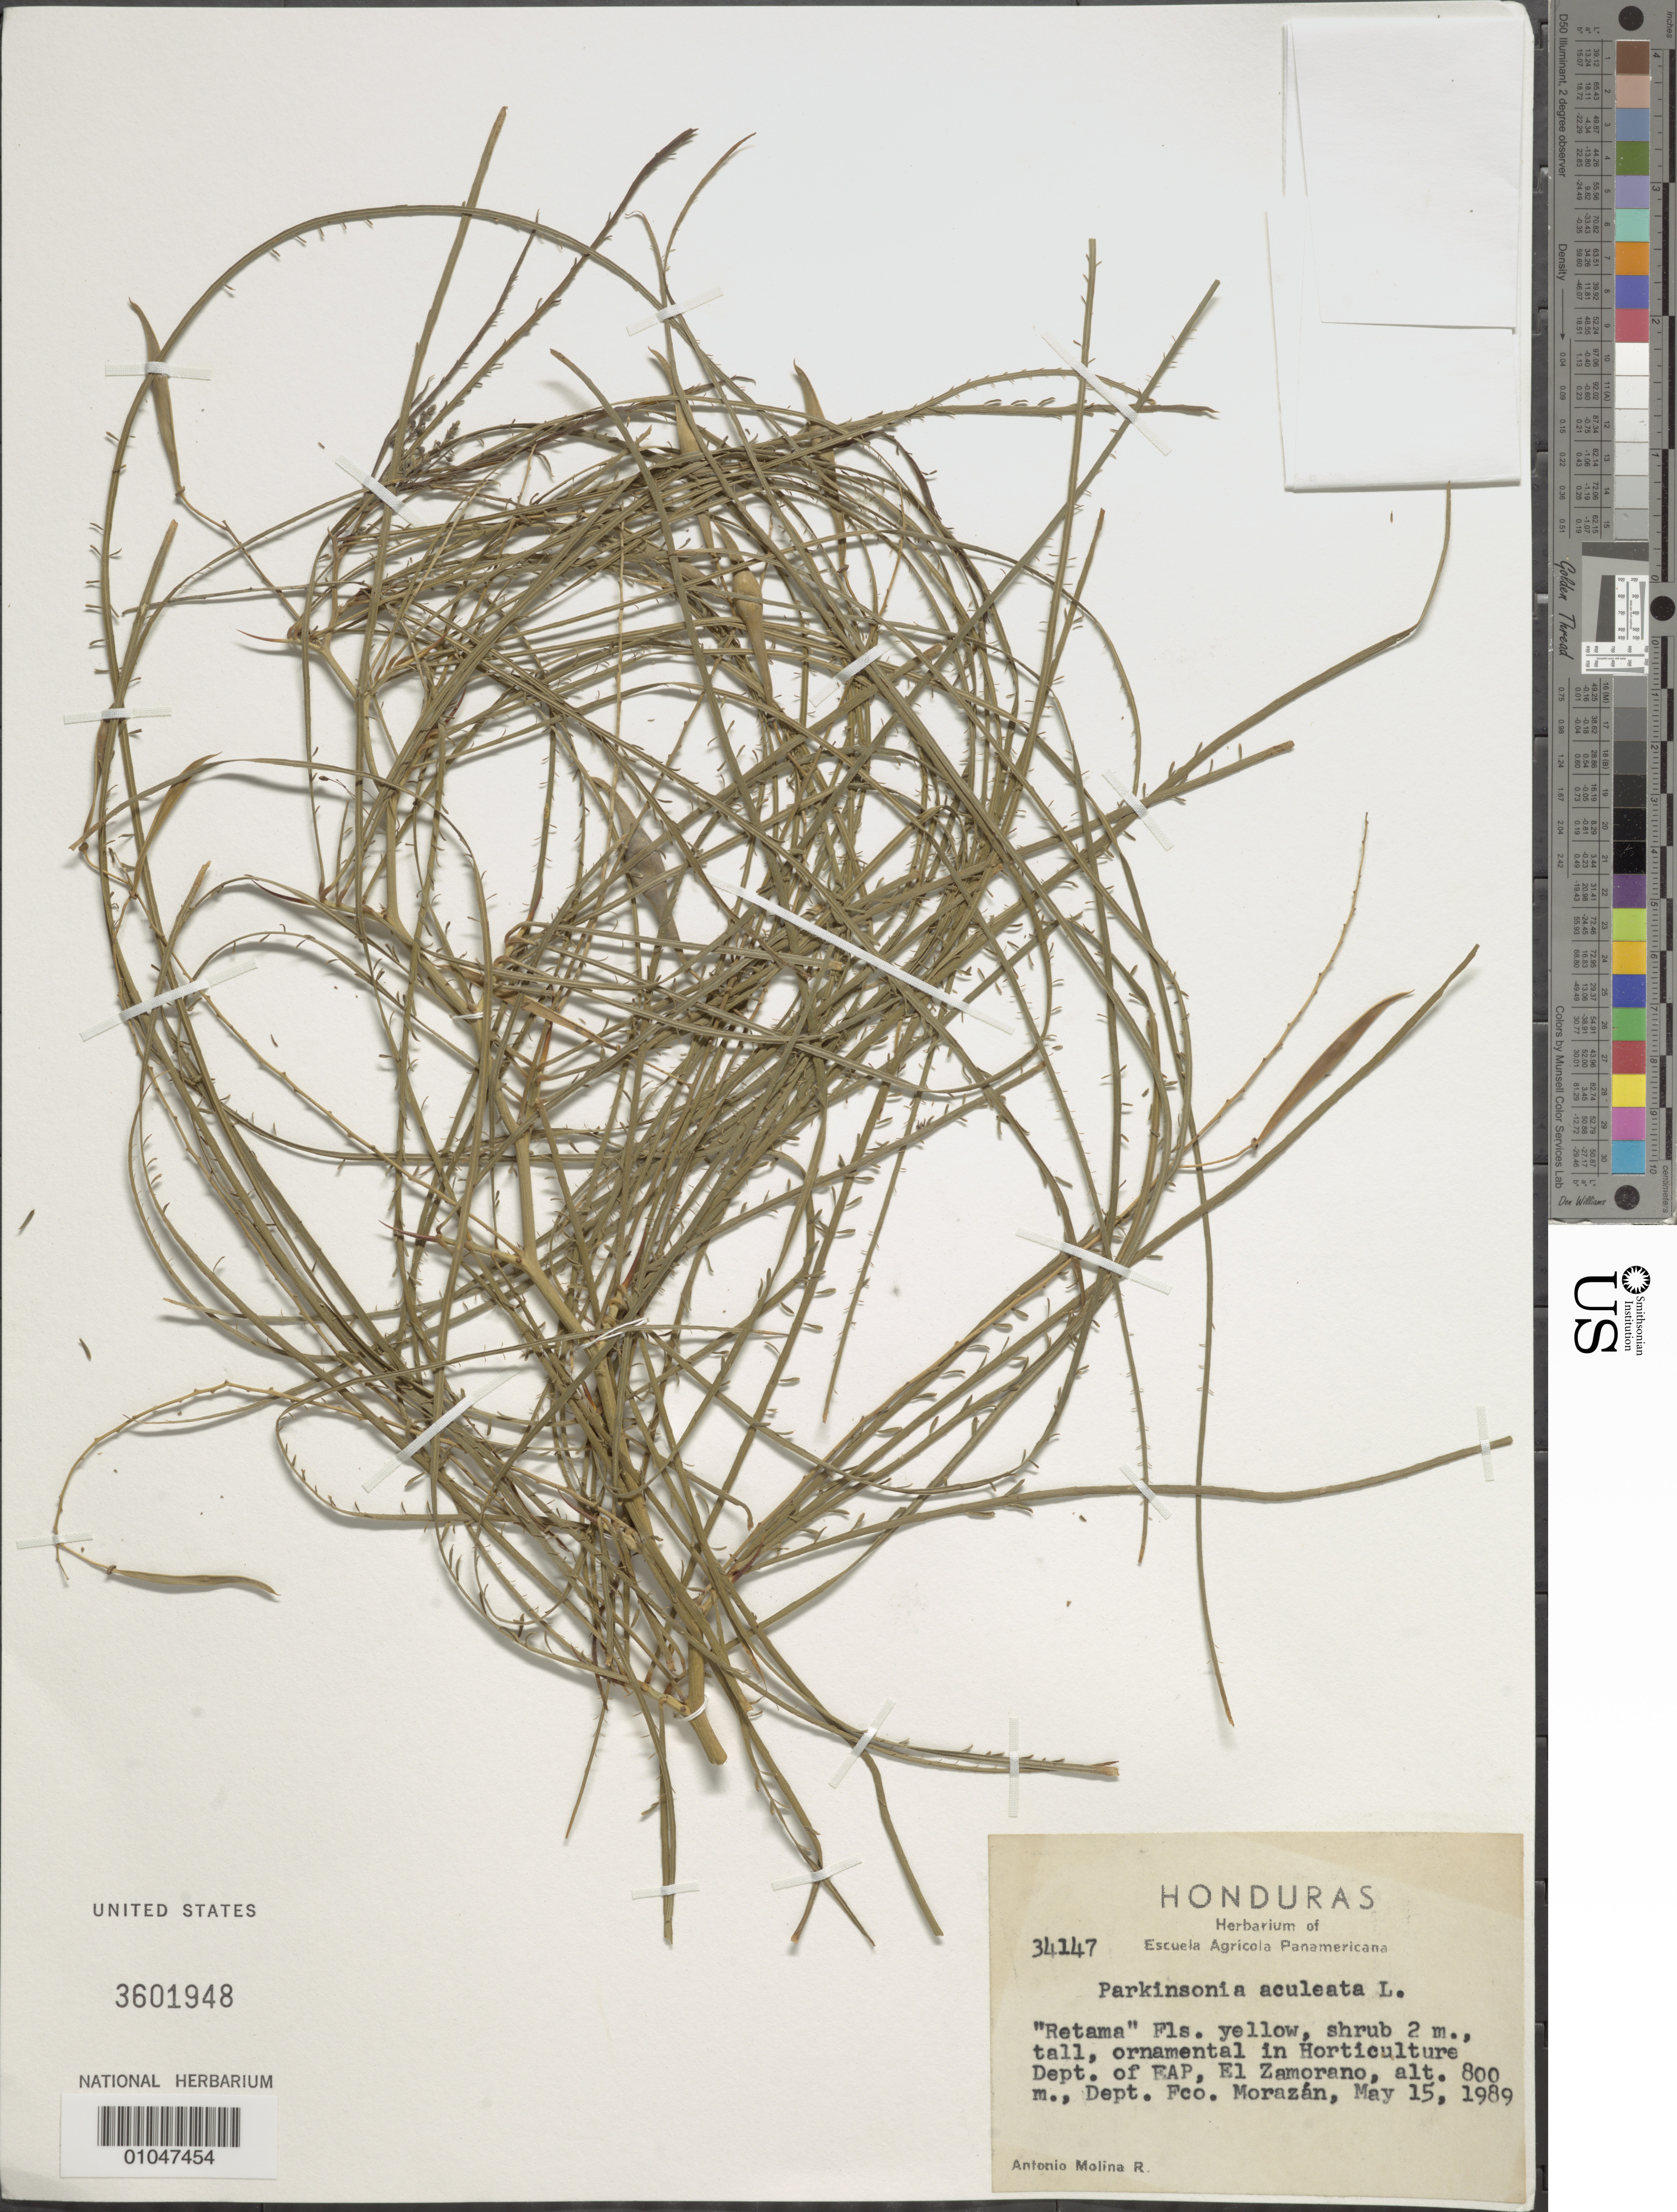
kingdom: Plantae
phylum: Tracheophyta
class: Magnoliopsida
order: Fabales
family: Fabaceae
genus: Parkinsonia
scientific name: Parkinsonia aculeata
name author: L.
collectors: A. Molina R.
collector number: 34147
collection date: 1989-05-15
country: Honduras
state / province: Fco. Morazán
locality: In Horticulture, campus of EAP, El Zamorano.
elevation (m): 800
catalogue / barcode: US 3601948